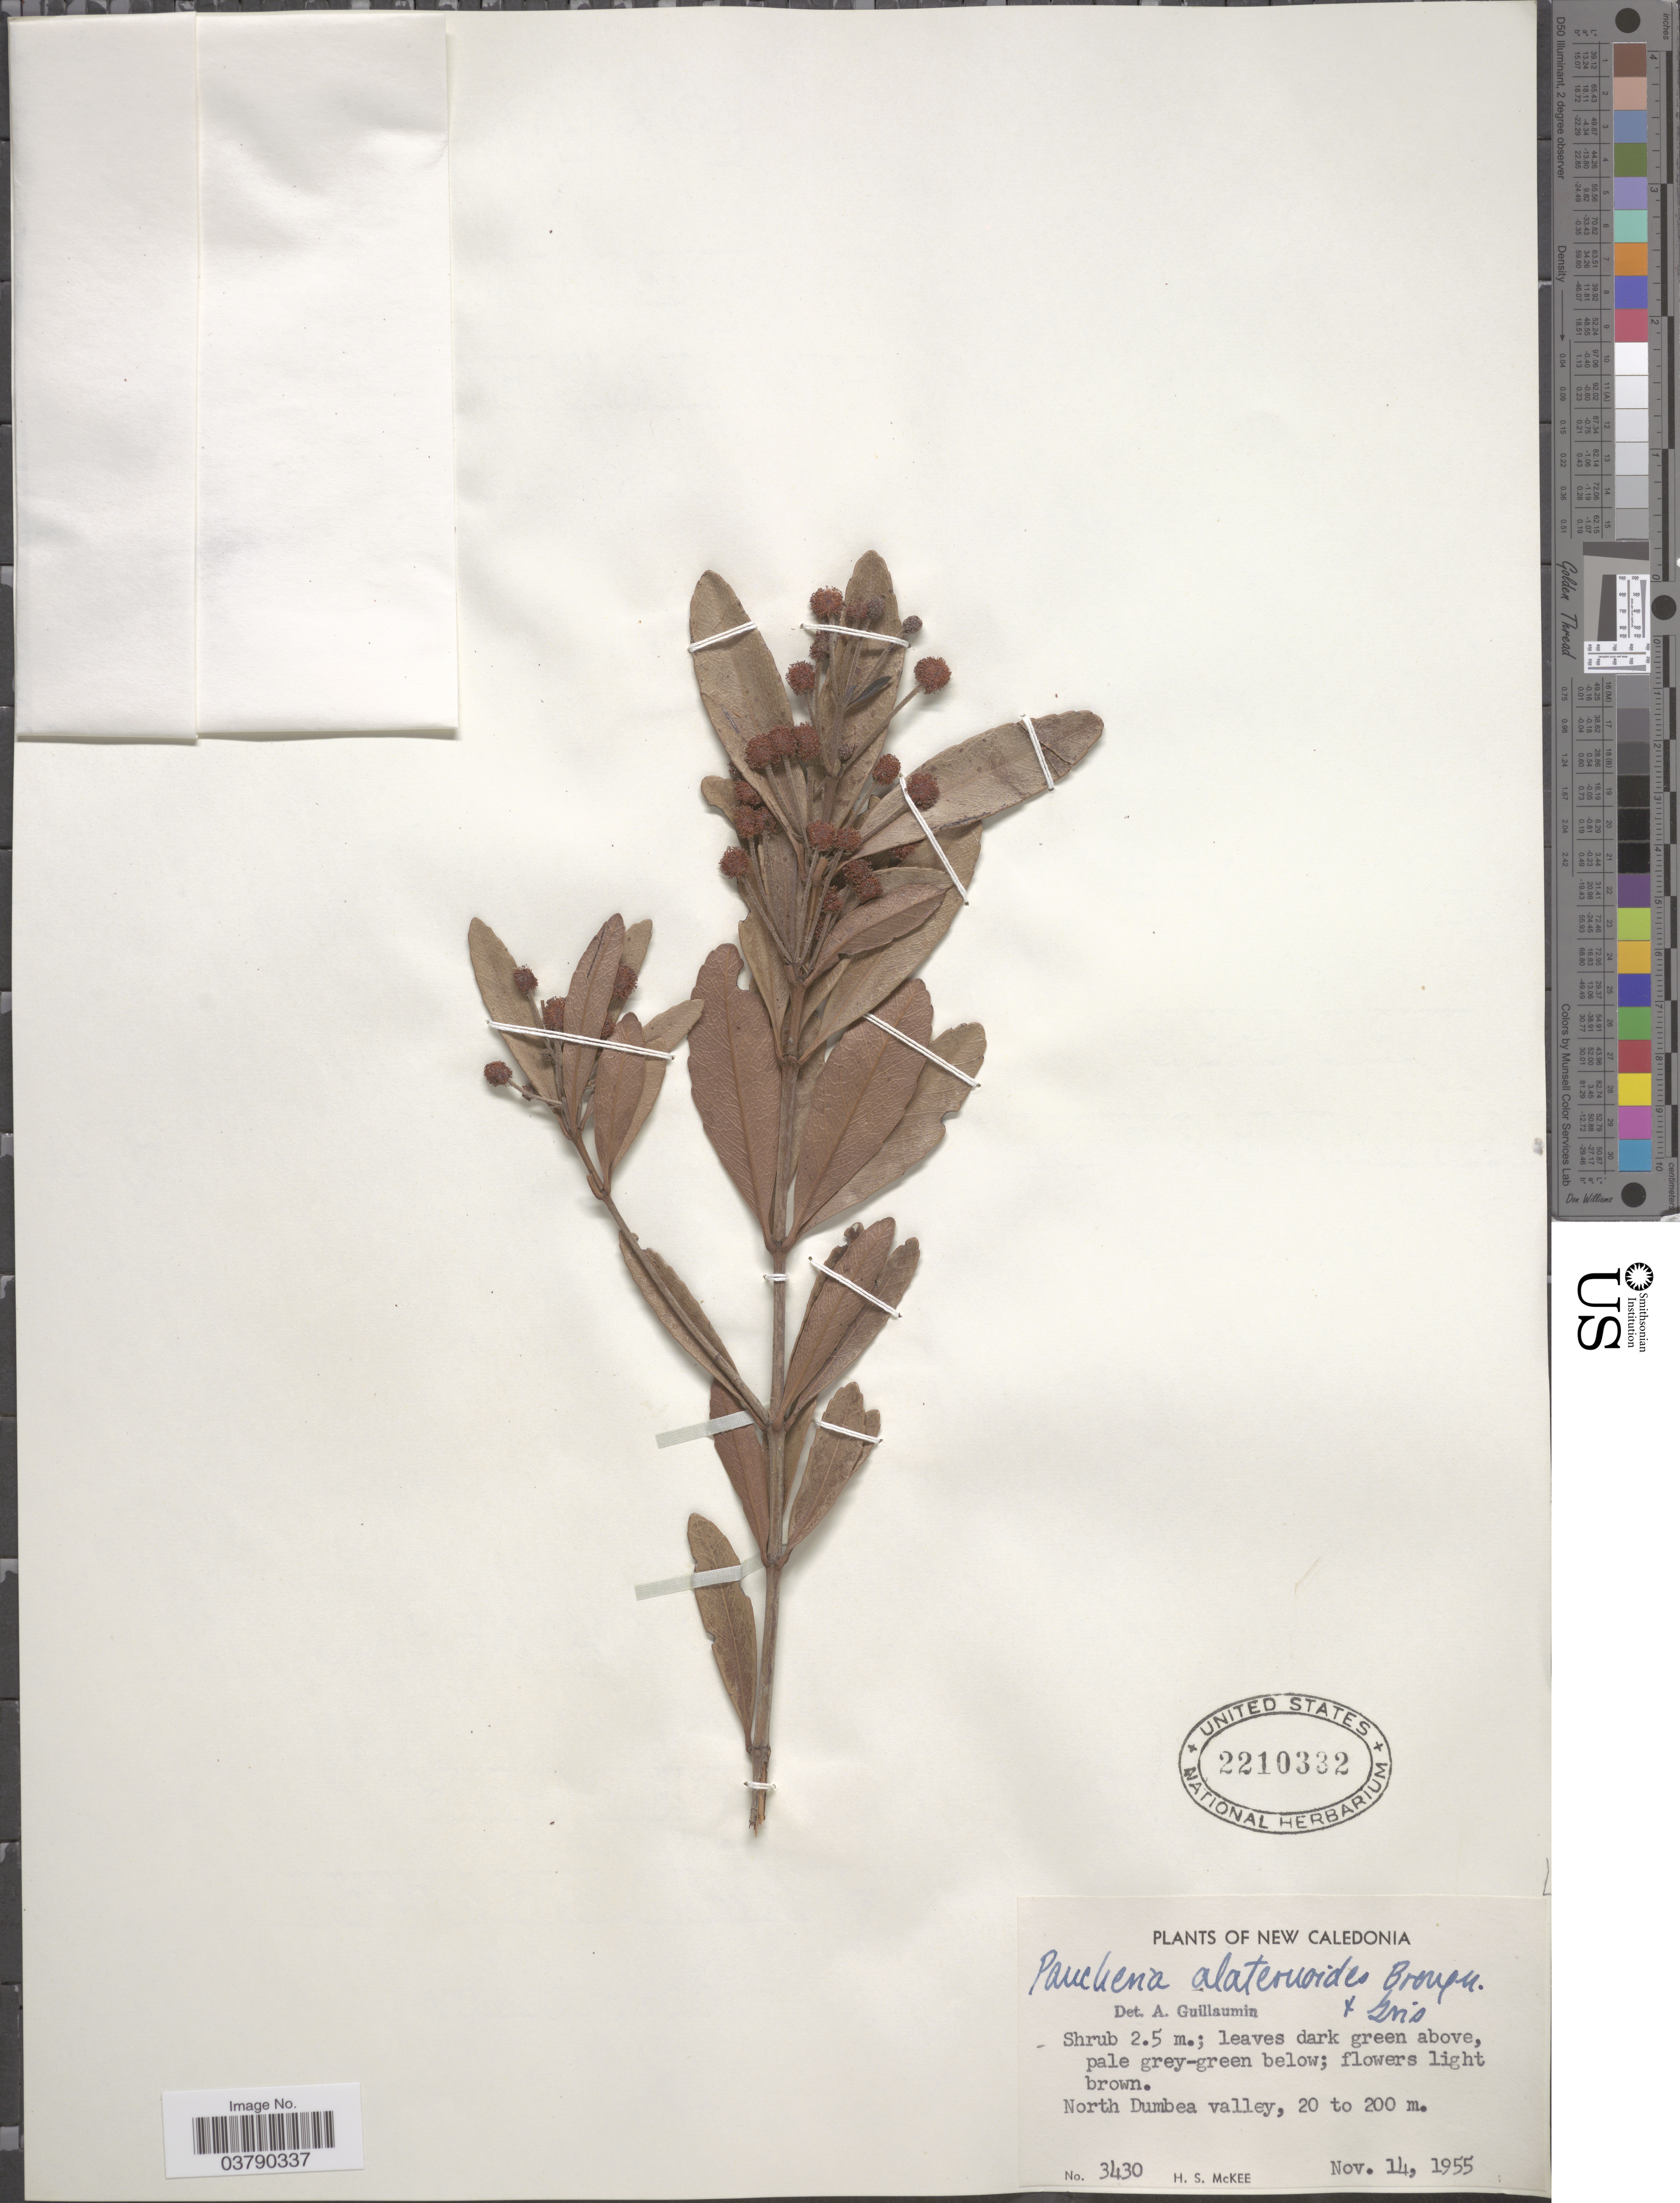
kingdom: Plantae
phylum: Tracheophyta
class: Magnoliopsida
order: Oxalidales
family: Cunoniaceae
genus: Pancheria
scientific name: Pancheria alaternoides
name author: Brongn. & Gris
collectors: H. S. McKee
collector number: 3430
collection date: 1955-11-14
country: New Caledonia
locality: North Dumbea valley.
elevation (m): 20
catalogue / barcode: US 2210332